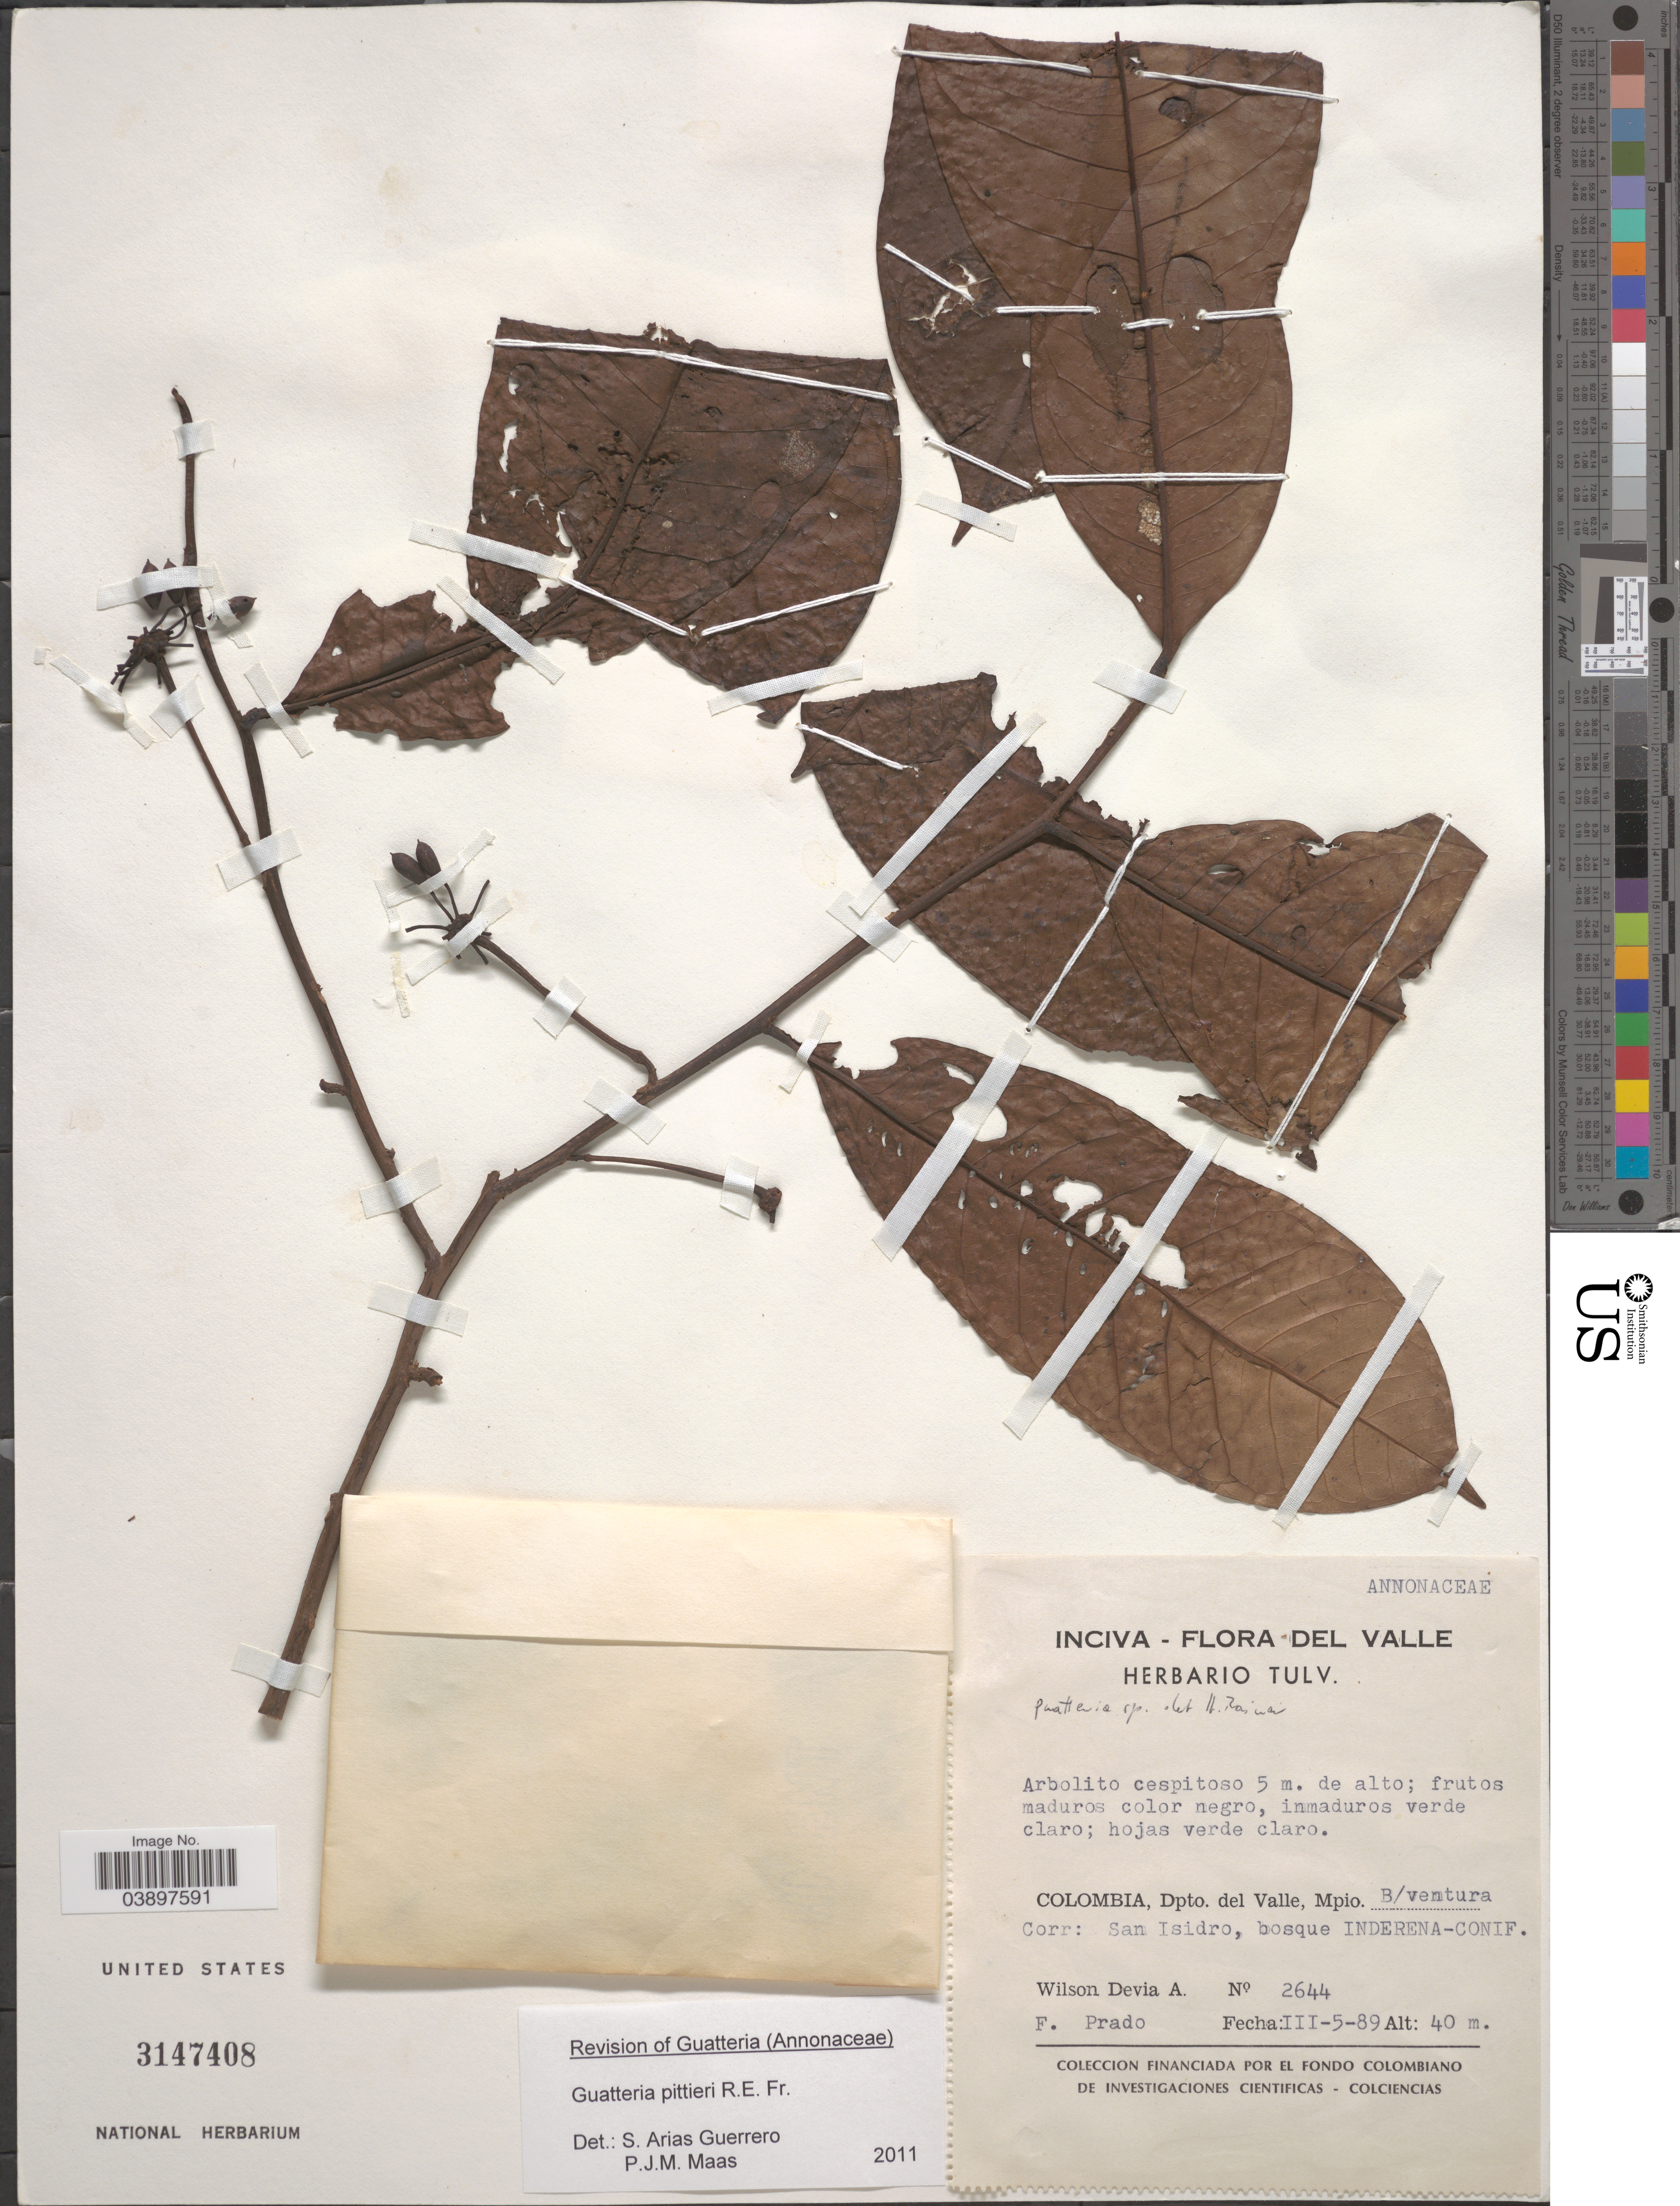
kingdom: Plantae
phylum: Tracheophyta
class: Magnoliopsida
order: Magnoliales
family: Annonaceae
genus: Guatteria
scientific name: Guatteria pittieri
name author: R.E. Fr.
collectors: W. Devia A. & F. Prado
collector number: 2644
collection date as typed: Transcribed d/m/y: 5/3/89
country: Colombia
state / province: Valle del Cauca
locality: Valle. Dpto. del Valle, Mpio. B/ventura. Corr: San Isidro, bosque Inderena-Conif.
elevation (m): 40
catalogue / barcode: US 3147408